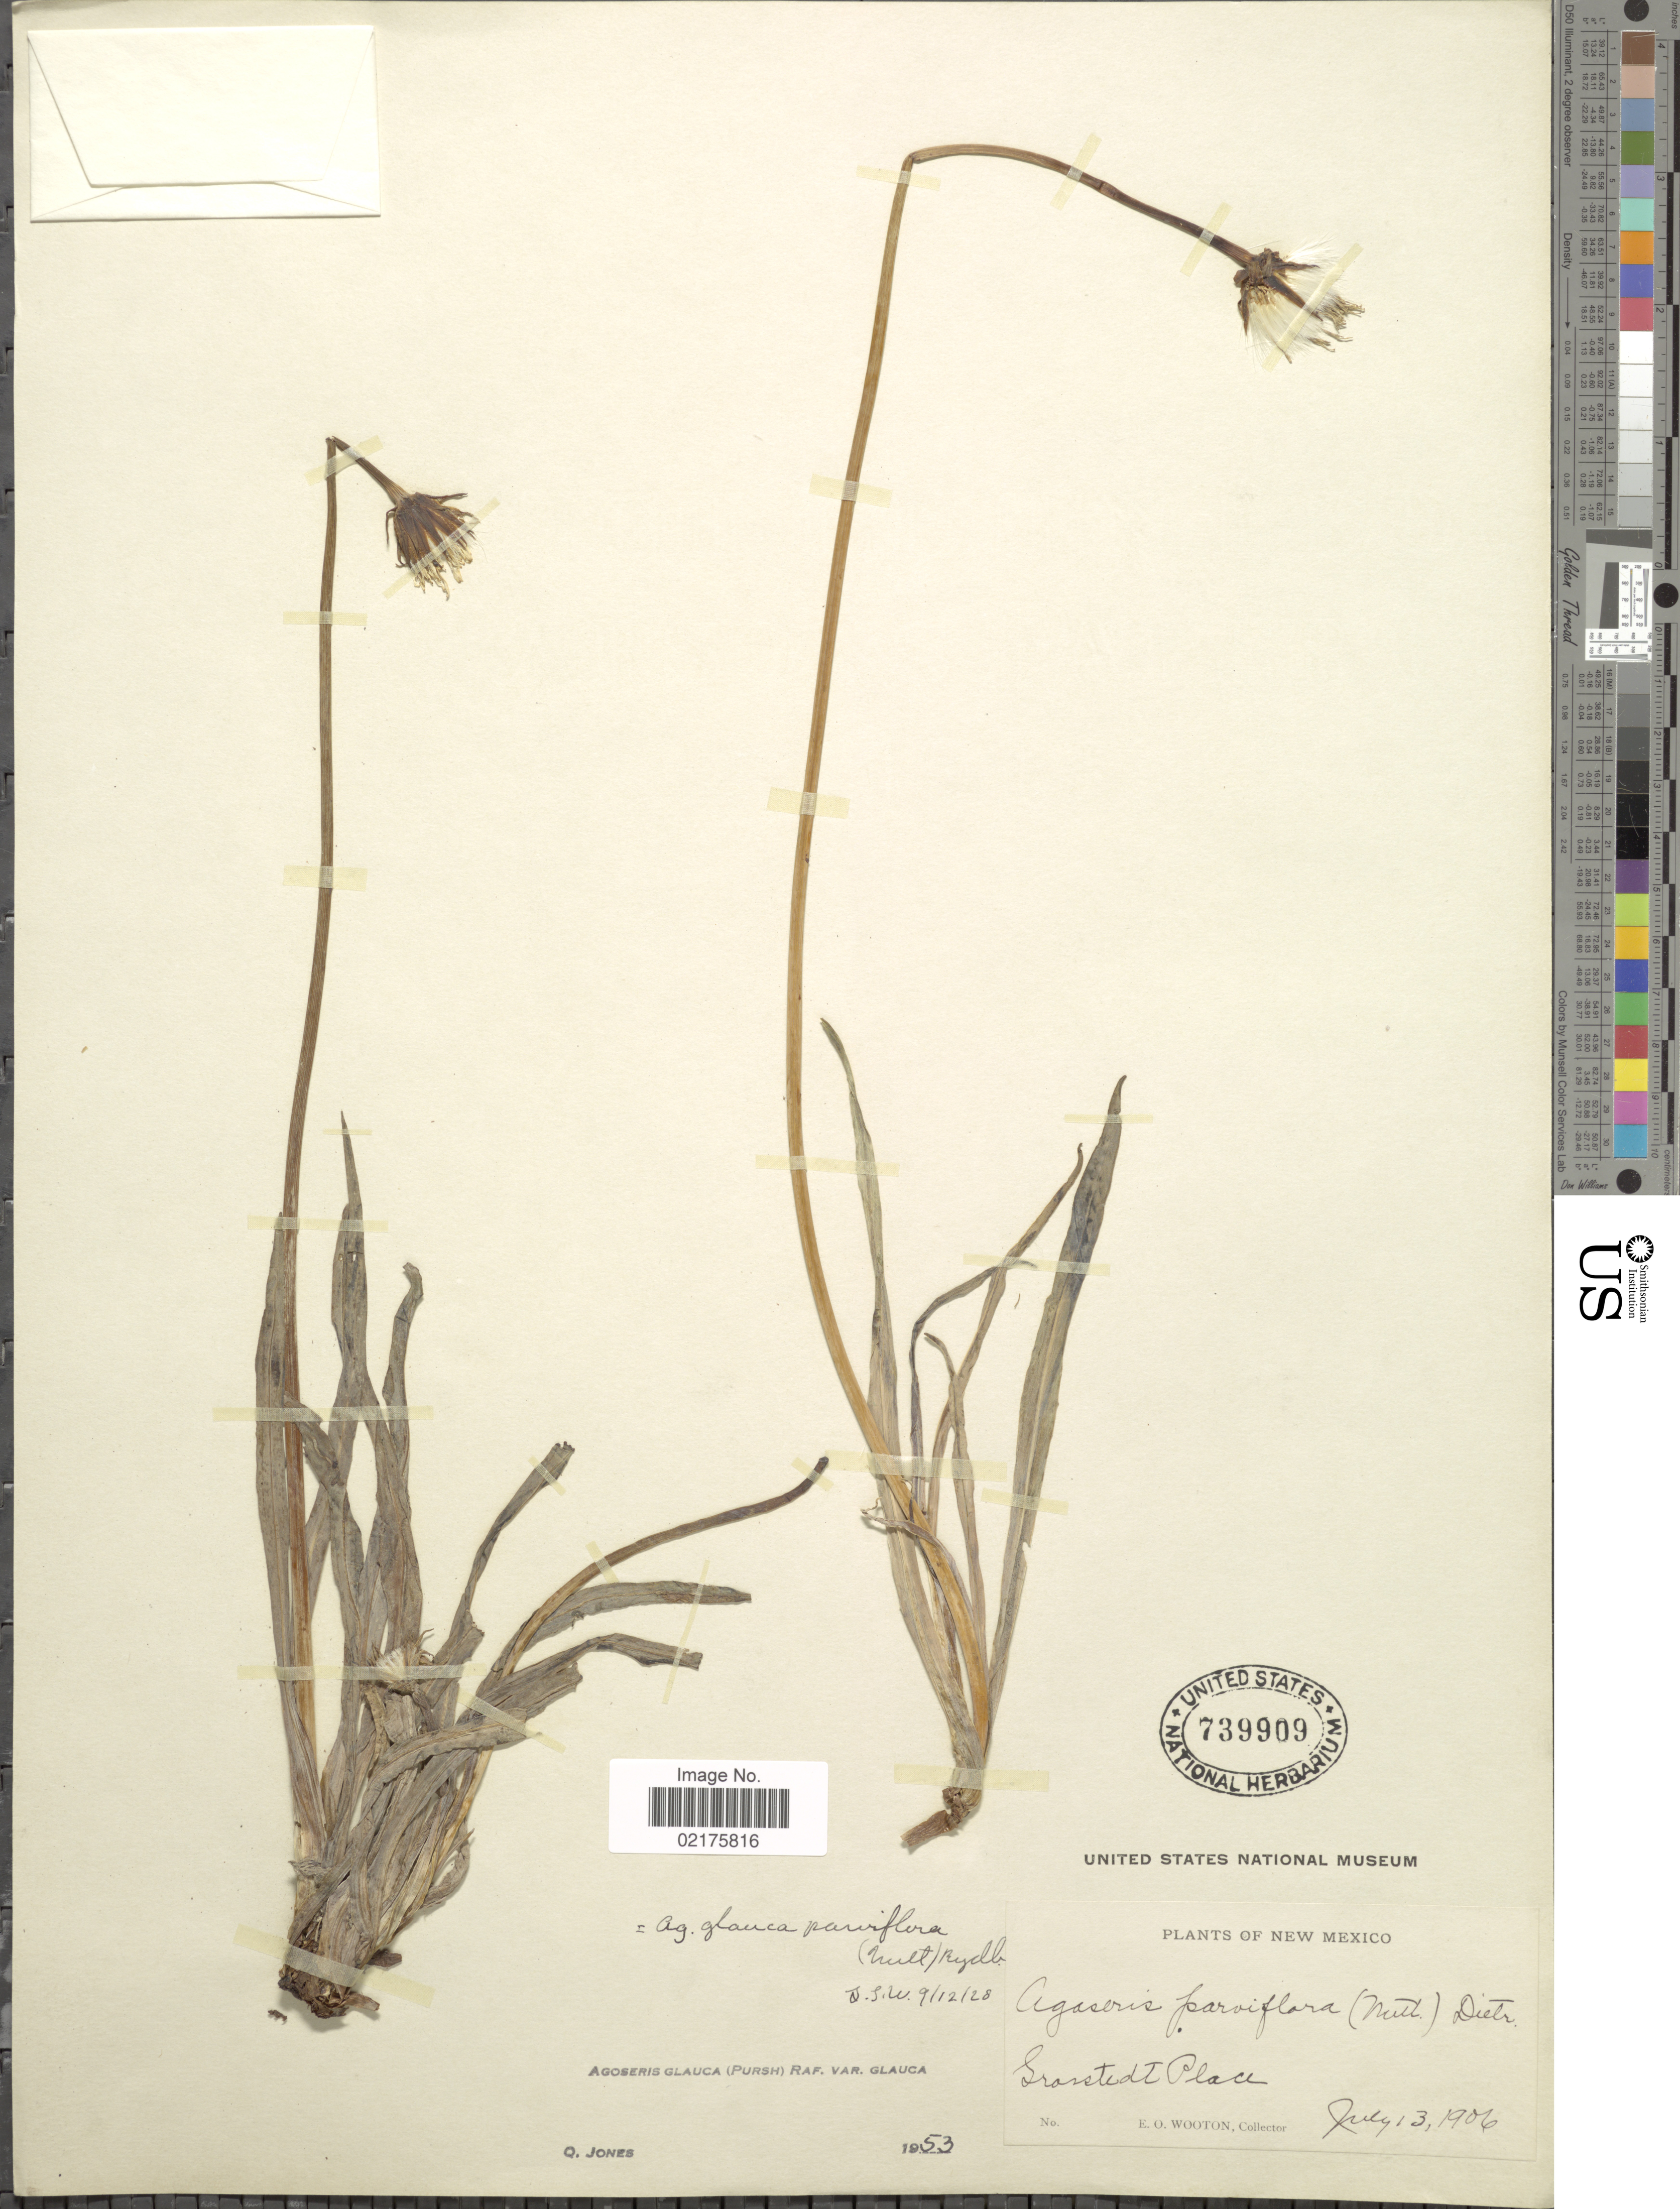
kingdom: Plantae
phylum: Tracheophyta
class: Magnoliopsida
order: Asterales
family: Asteraceae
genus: Agoseris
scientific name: Agoseris glauca var. glauca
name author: (Pursh) Raf.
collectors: E. O. Wooton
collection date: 1906-07-13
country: United States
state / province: New Mexico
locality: Grasstedt Place.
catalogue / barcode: US 739909